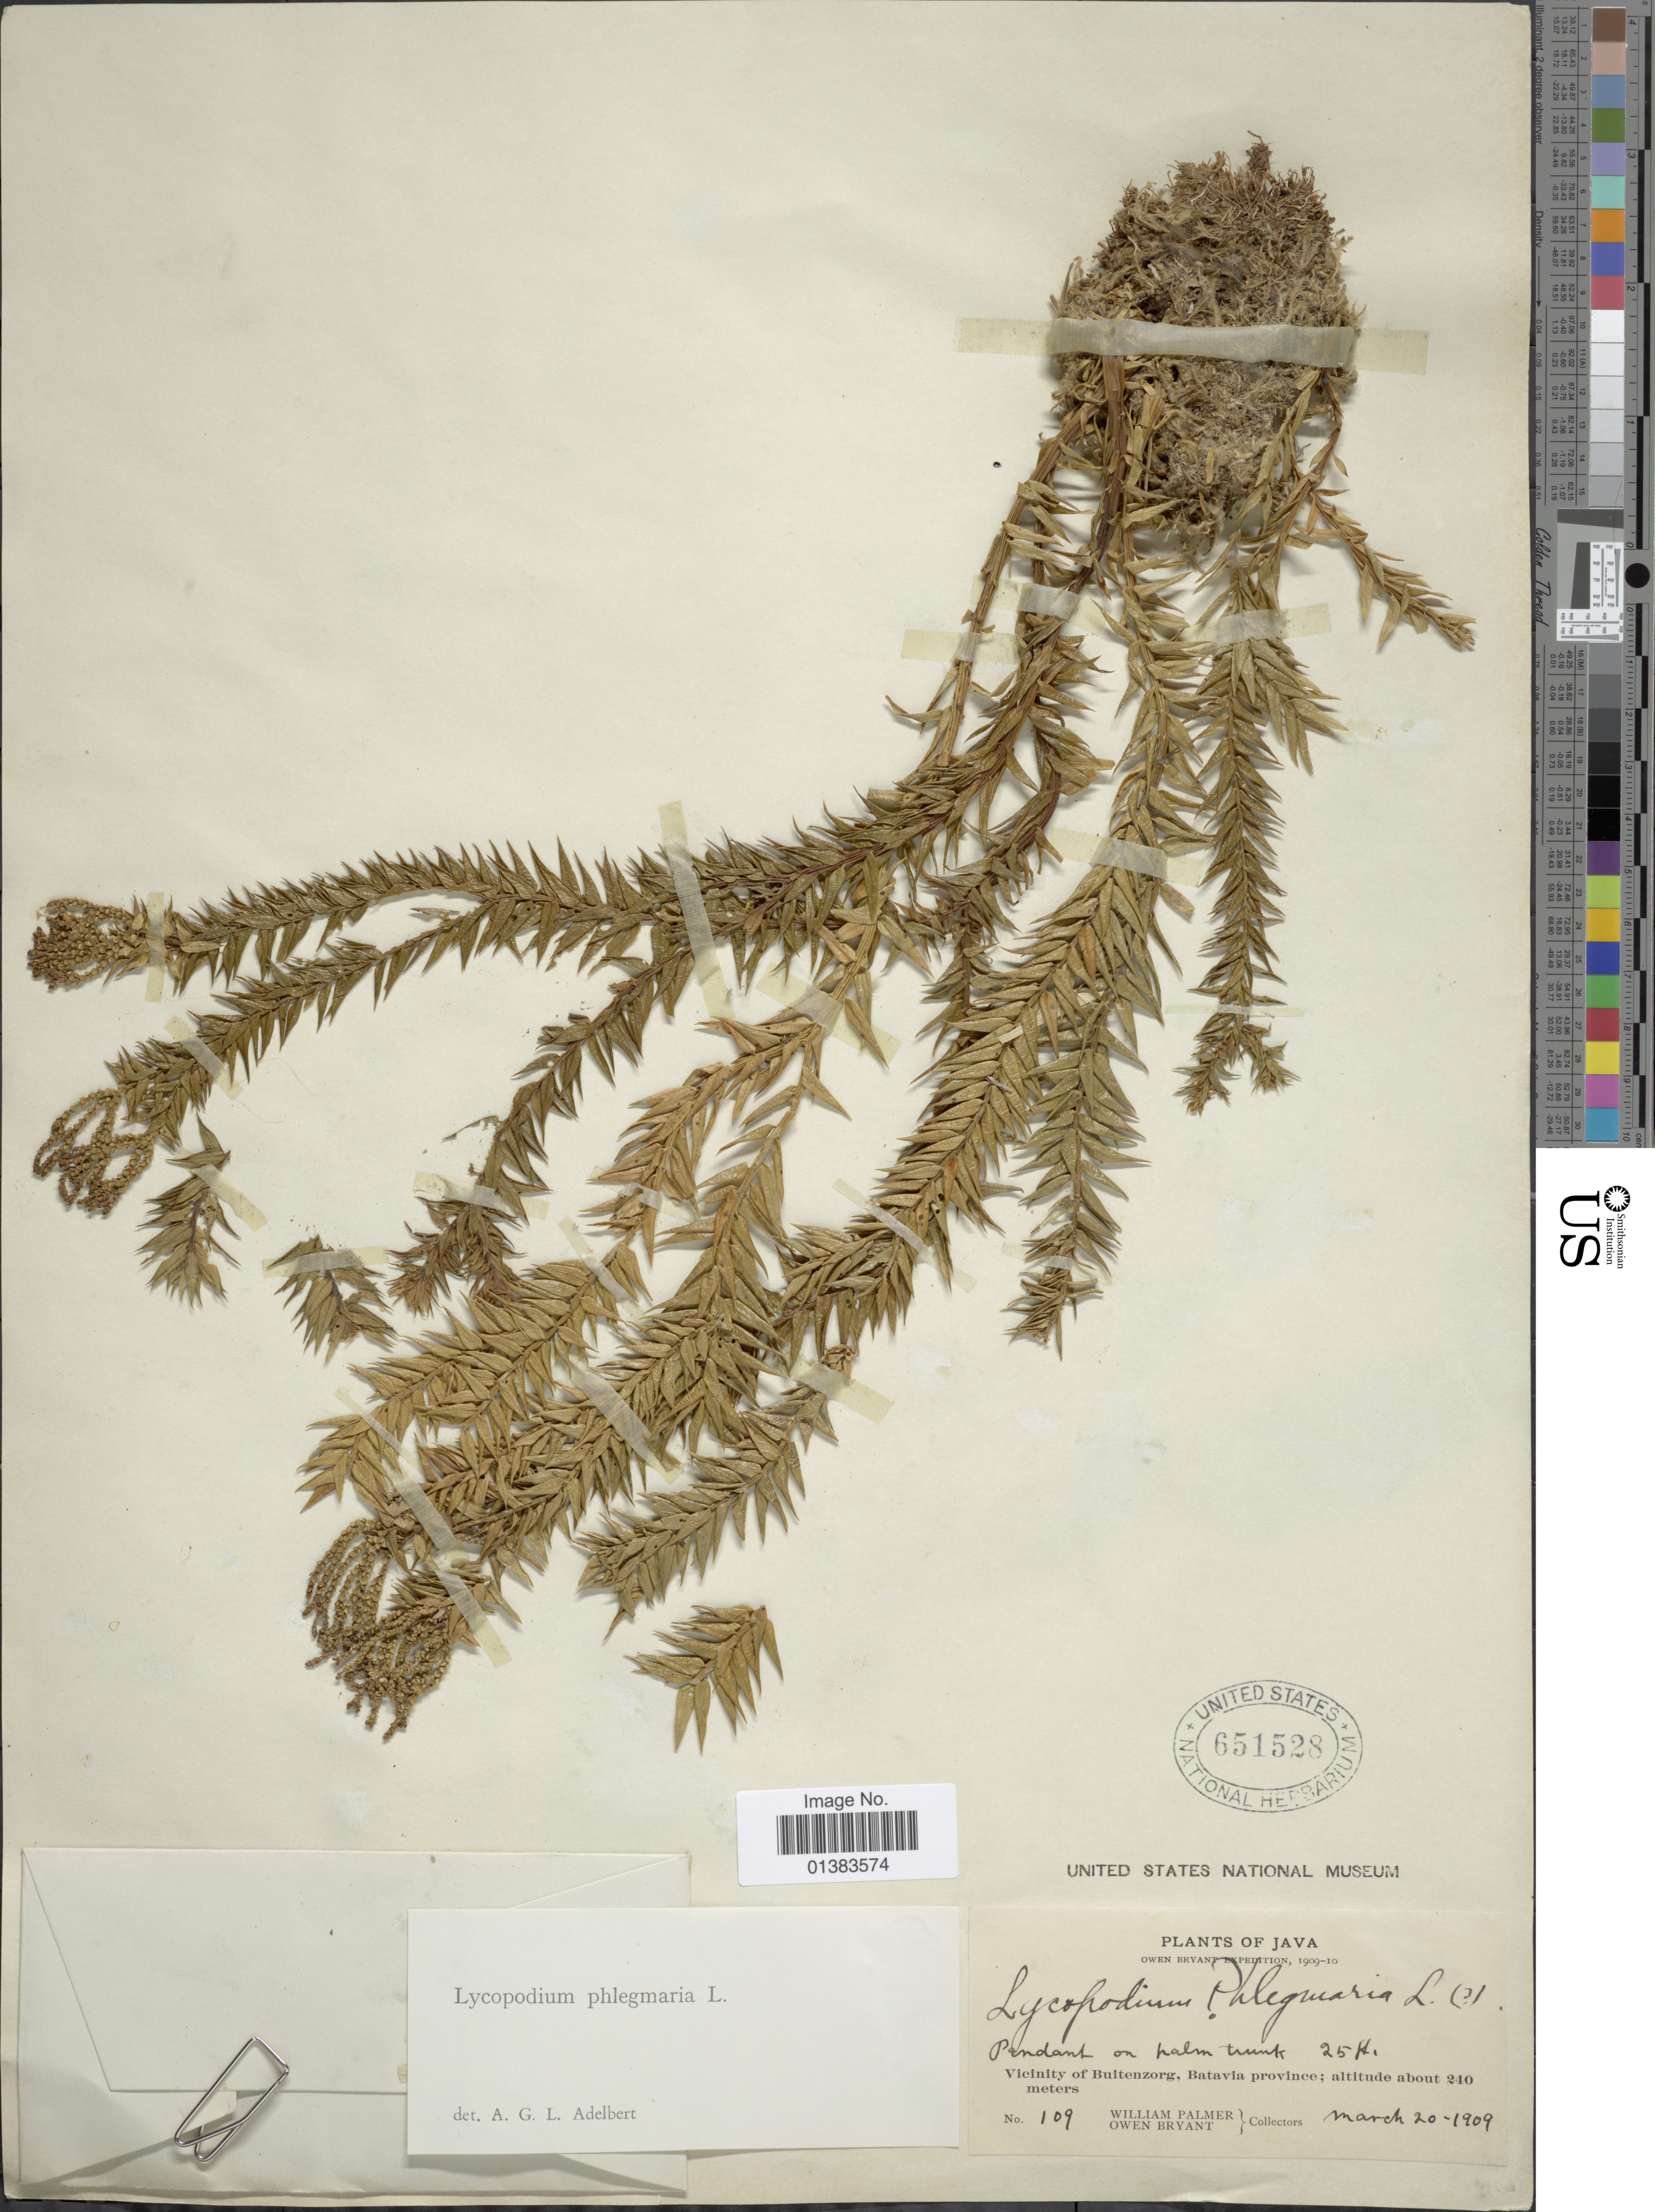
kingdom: Plantae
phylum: Tracheophyta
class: Lycopodiopsida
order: Lycopodiales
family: Lycopodiaceae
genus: Phlegmariurus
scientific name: Phlegmariurus mirabilis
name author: (Willd.) A. R. Field & Testo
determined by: Field, A. R.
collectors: W. Palmer & O. Bryant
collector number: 109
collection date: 1909-03-20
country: Indonesia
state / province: Java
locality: Vicinity of Buitenzorg, Batavia province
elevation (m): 240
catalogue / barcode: US 651528